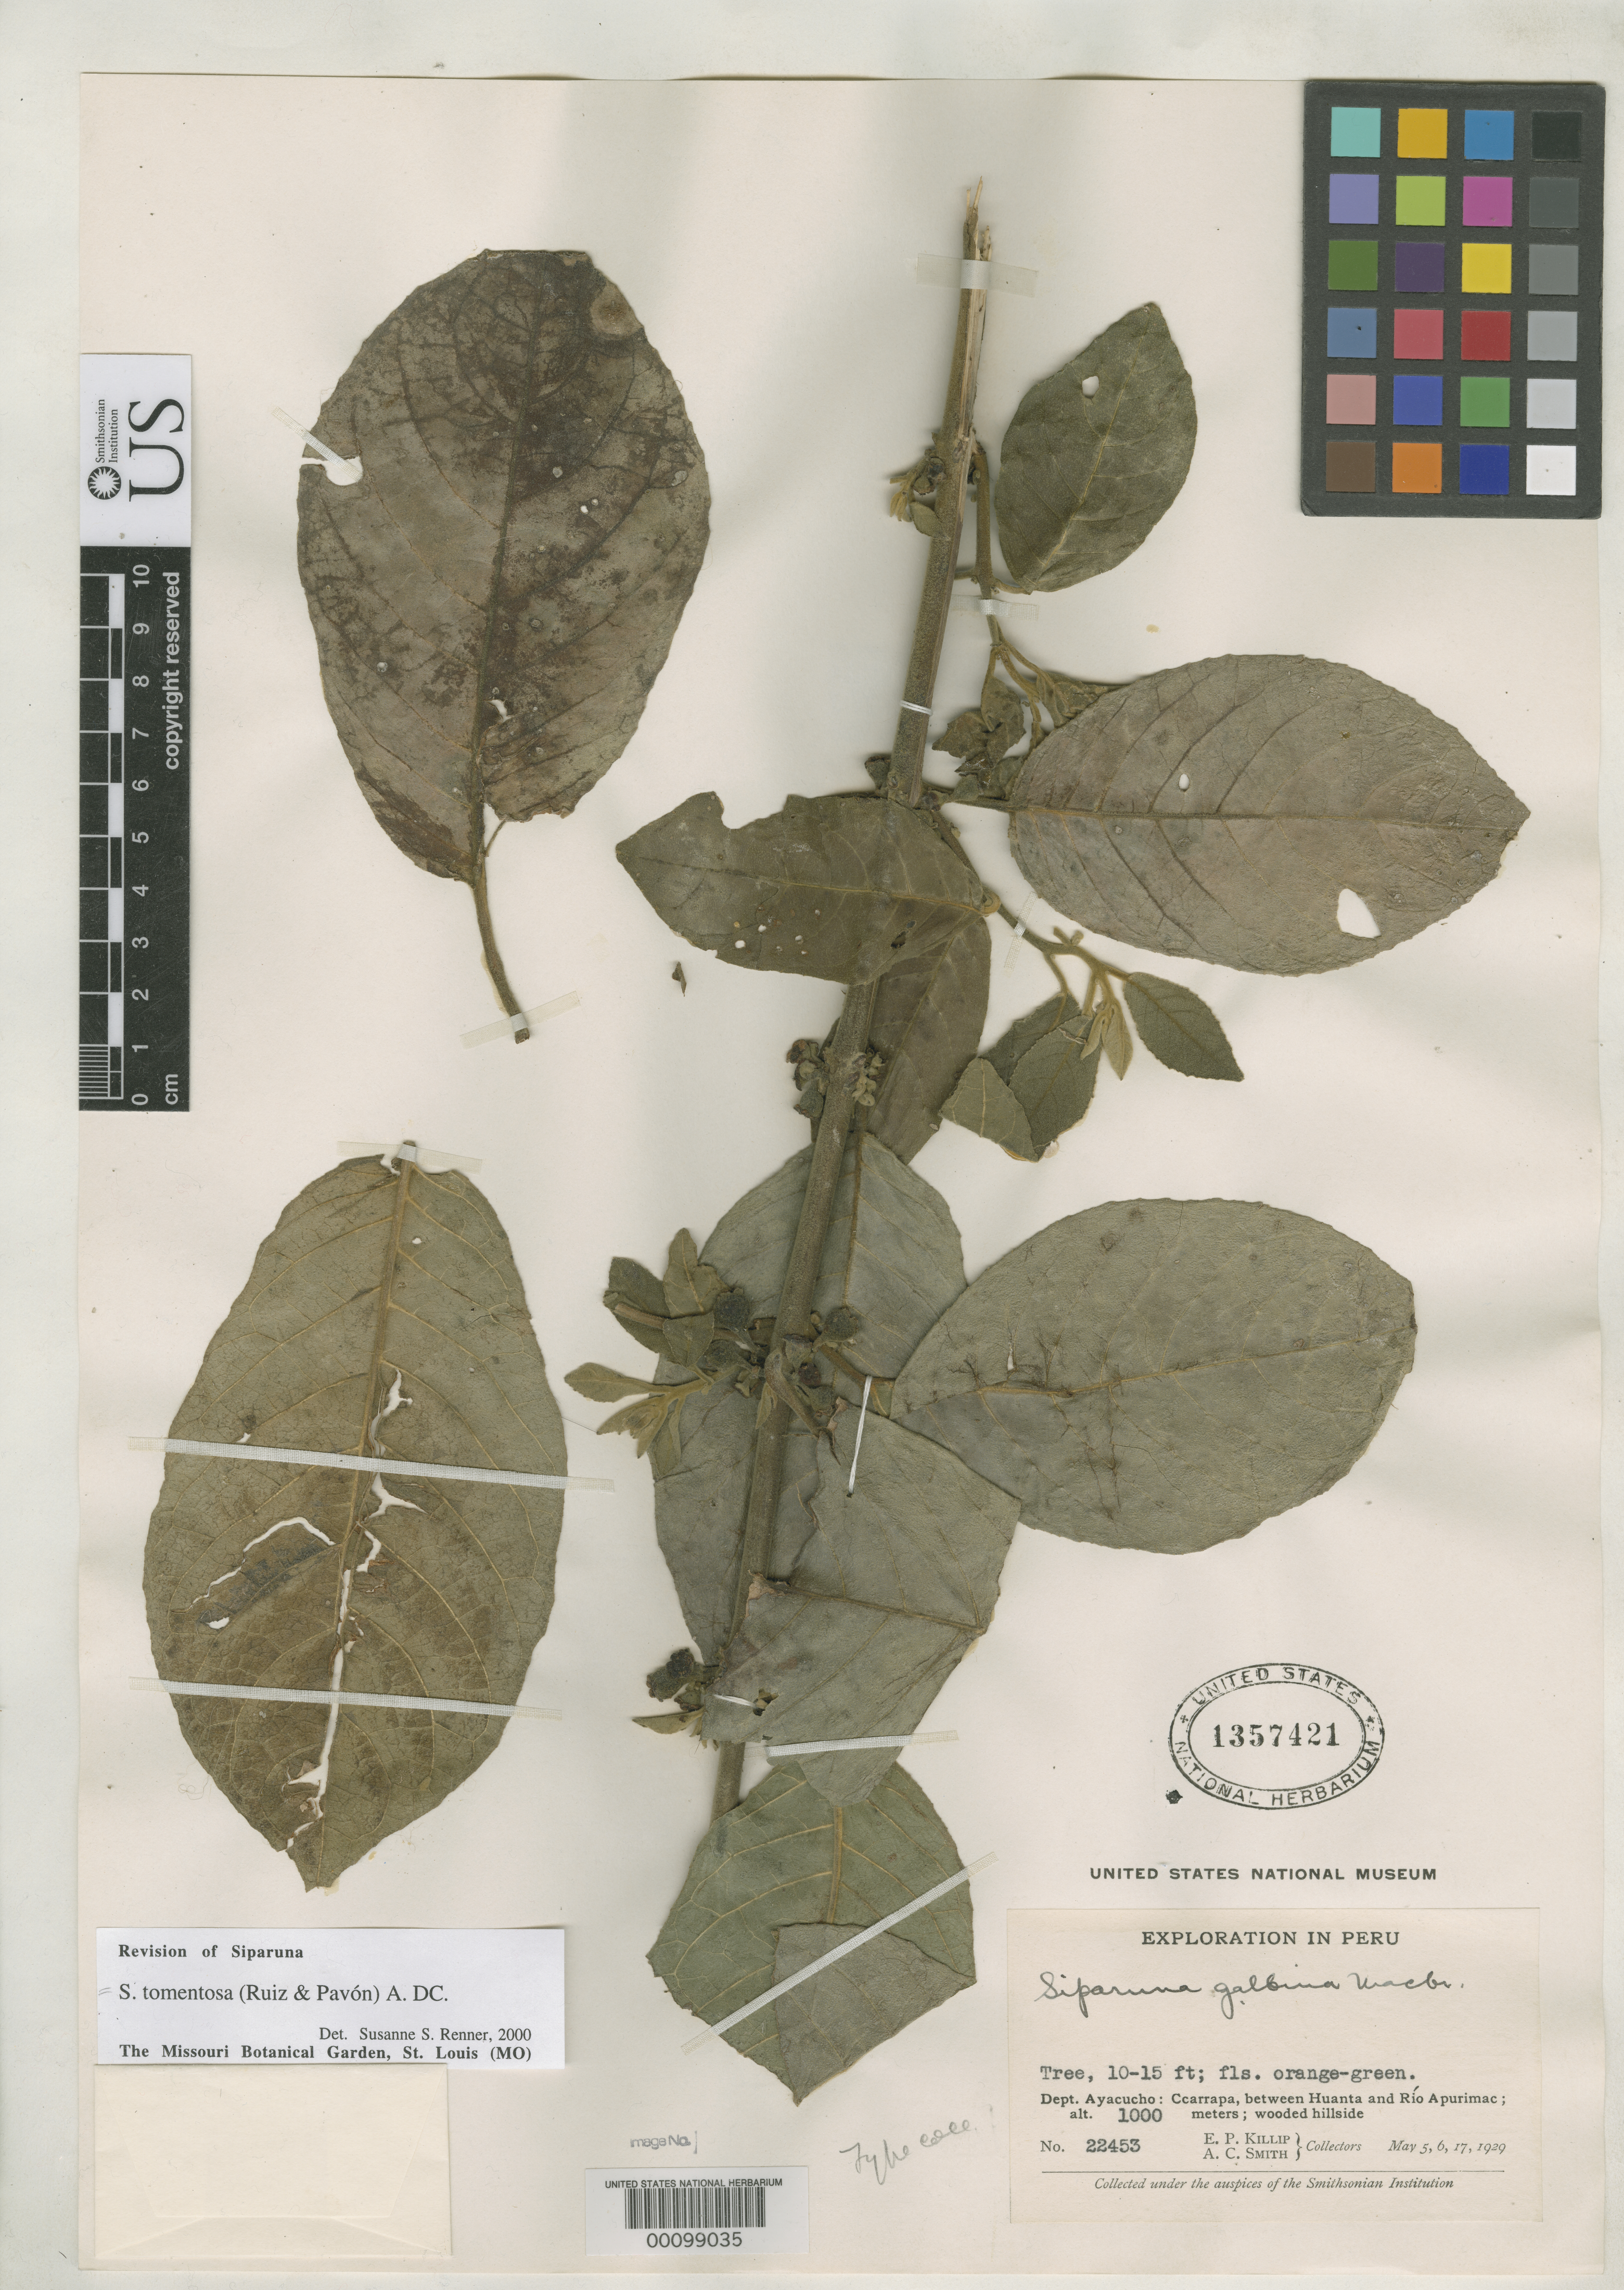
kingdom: Plantae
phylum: Tracheophyta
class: Magnoliopsida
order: Laurales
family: Siparunaceae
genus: Siparuna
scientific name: Siparuna galbina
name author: J.F. Macbr.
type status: Isotype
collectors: E. P. Killip & A. C. Smith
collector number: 22453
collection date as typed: May 1929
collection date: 1929-05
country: Peru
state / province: Ayacucho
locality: Ccarrapa, between Huanta and Río Apurímac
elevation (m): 1000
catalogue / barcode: US 1357421